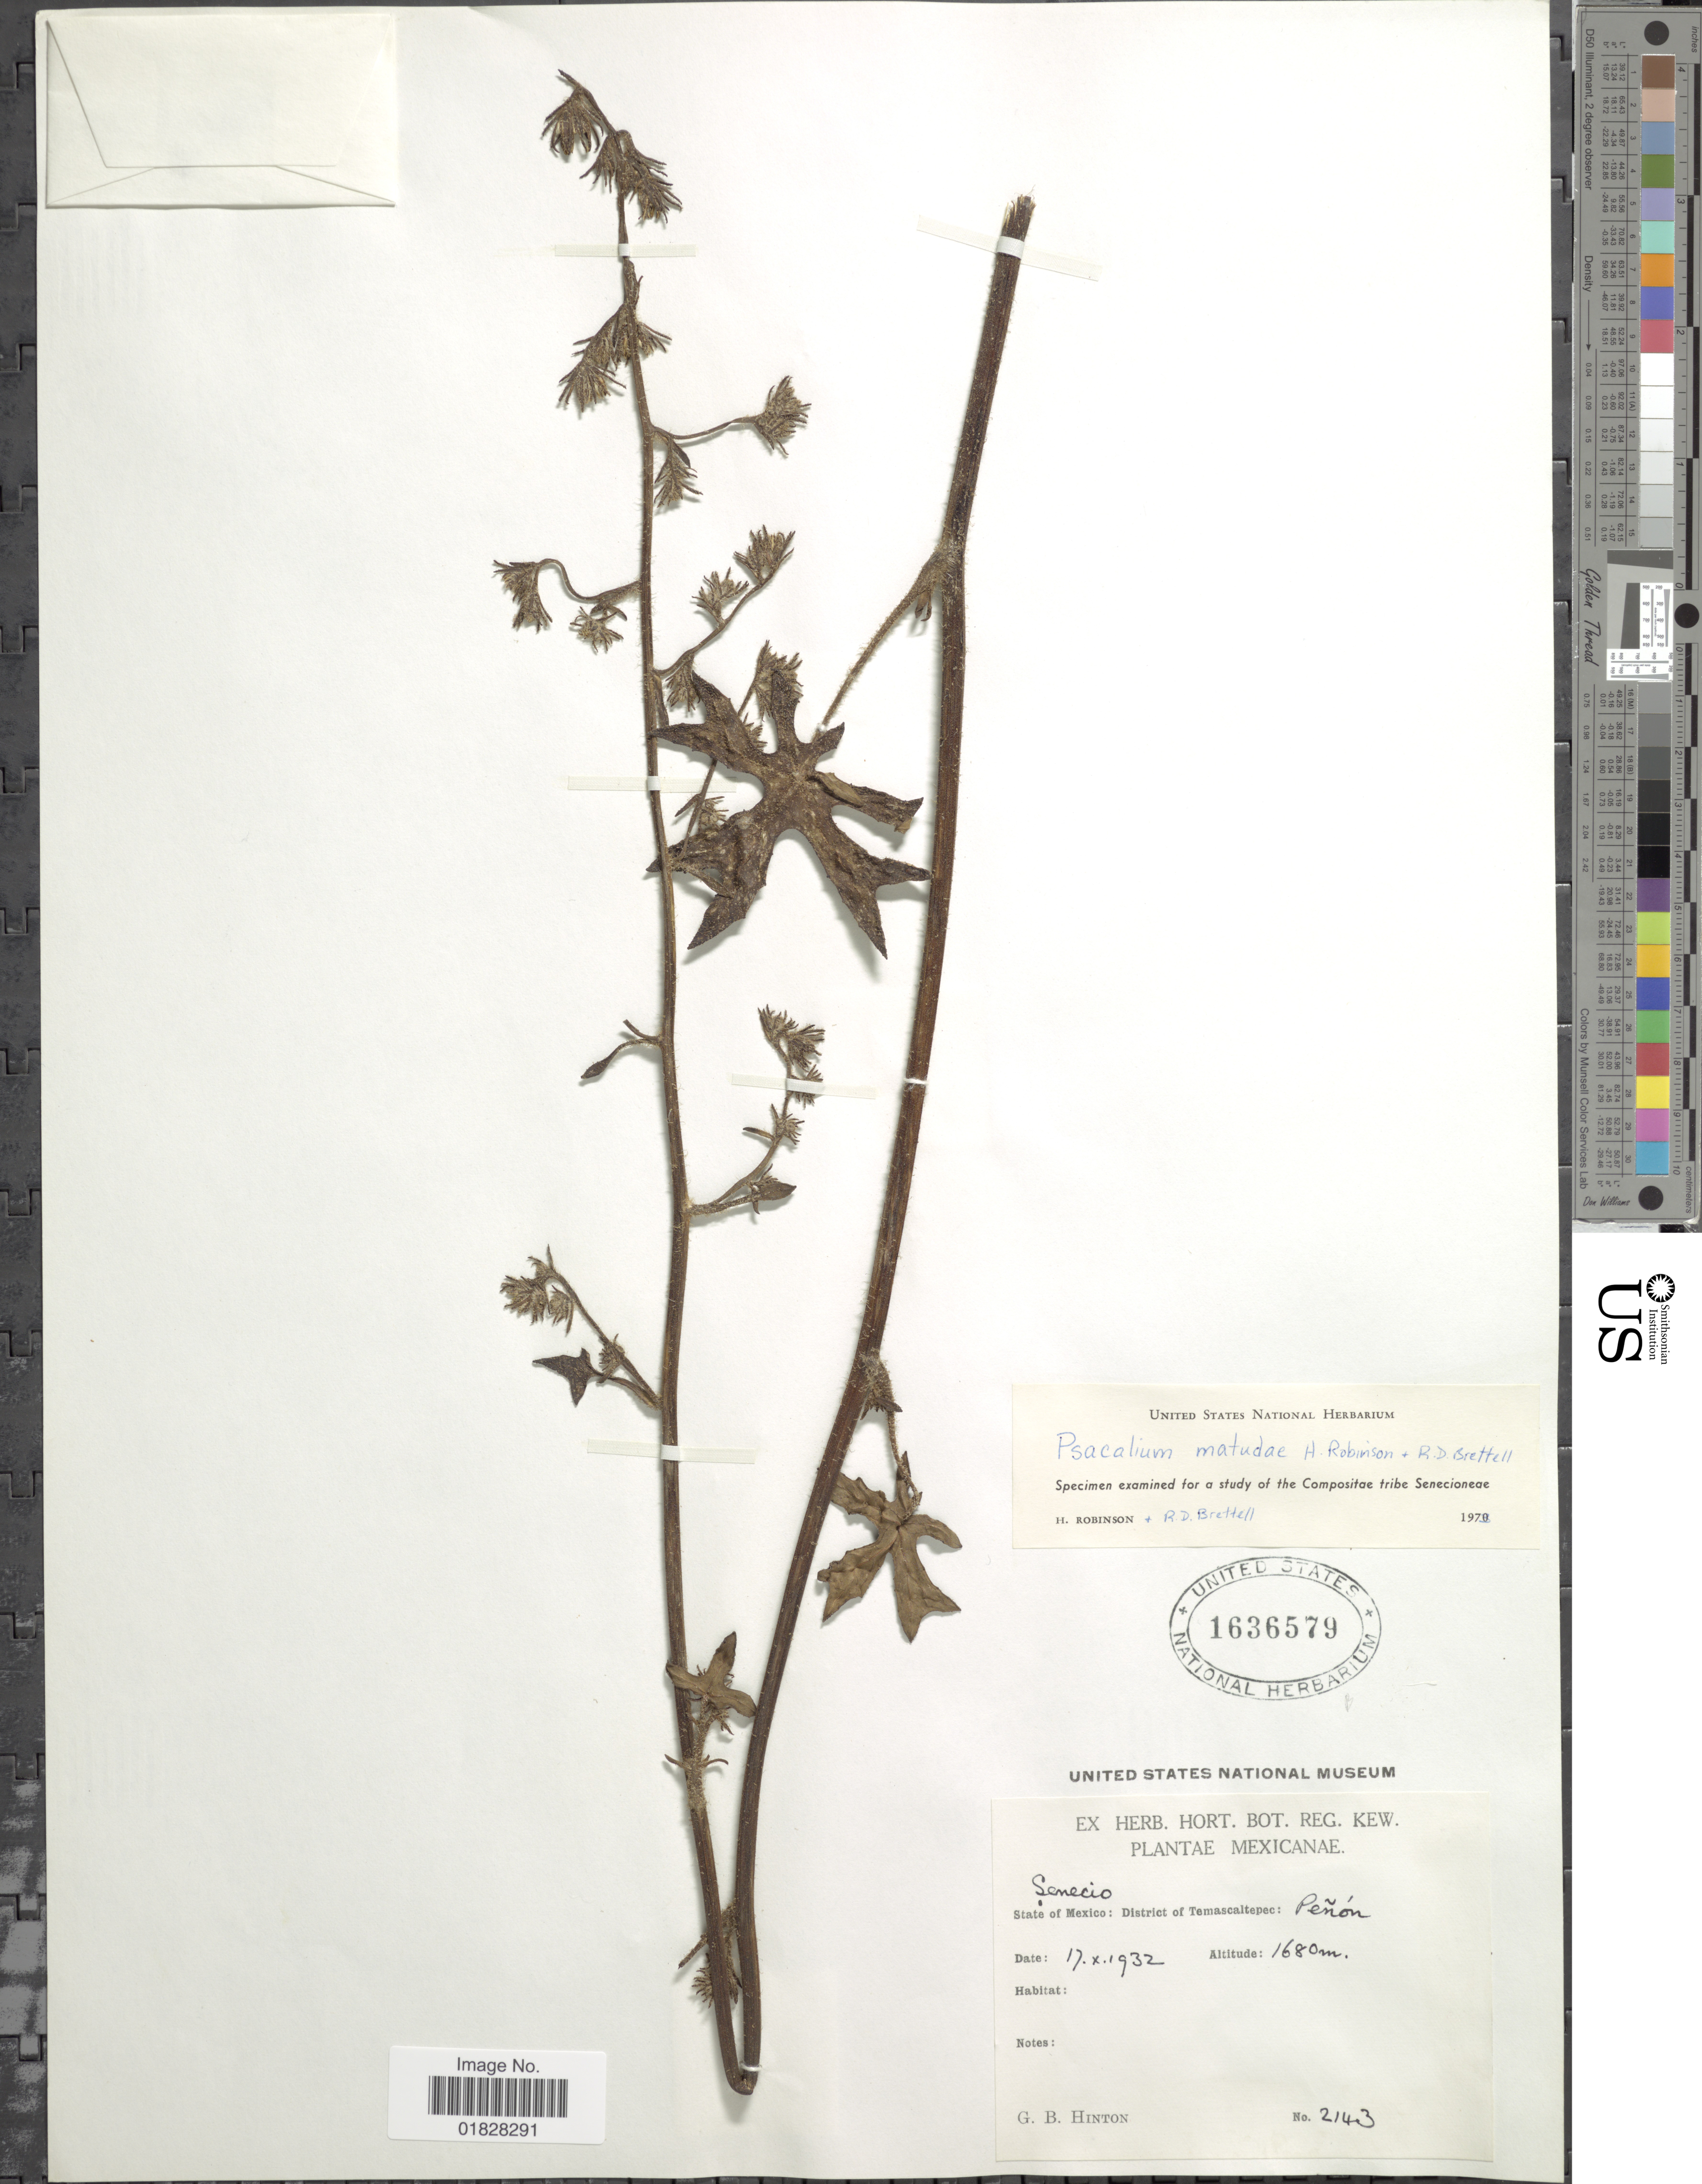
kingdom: Plantae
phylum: Tracheophyta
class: Magnoliopsida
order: Asterales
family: Asteraceae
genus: Psacalium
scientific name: Psacalium matudae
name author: H. Rob. & Brettell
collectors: G. B. Hinton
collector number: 2143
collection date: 1932-10-17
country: Mexico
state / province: México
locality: State of Mexico: District of Temascaltepec: Peñón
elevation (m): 1680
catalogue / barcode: US 1636579